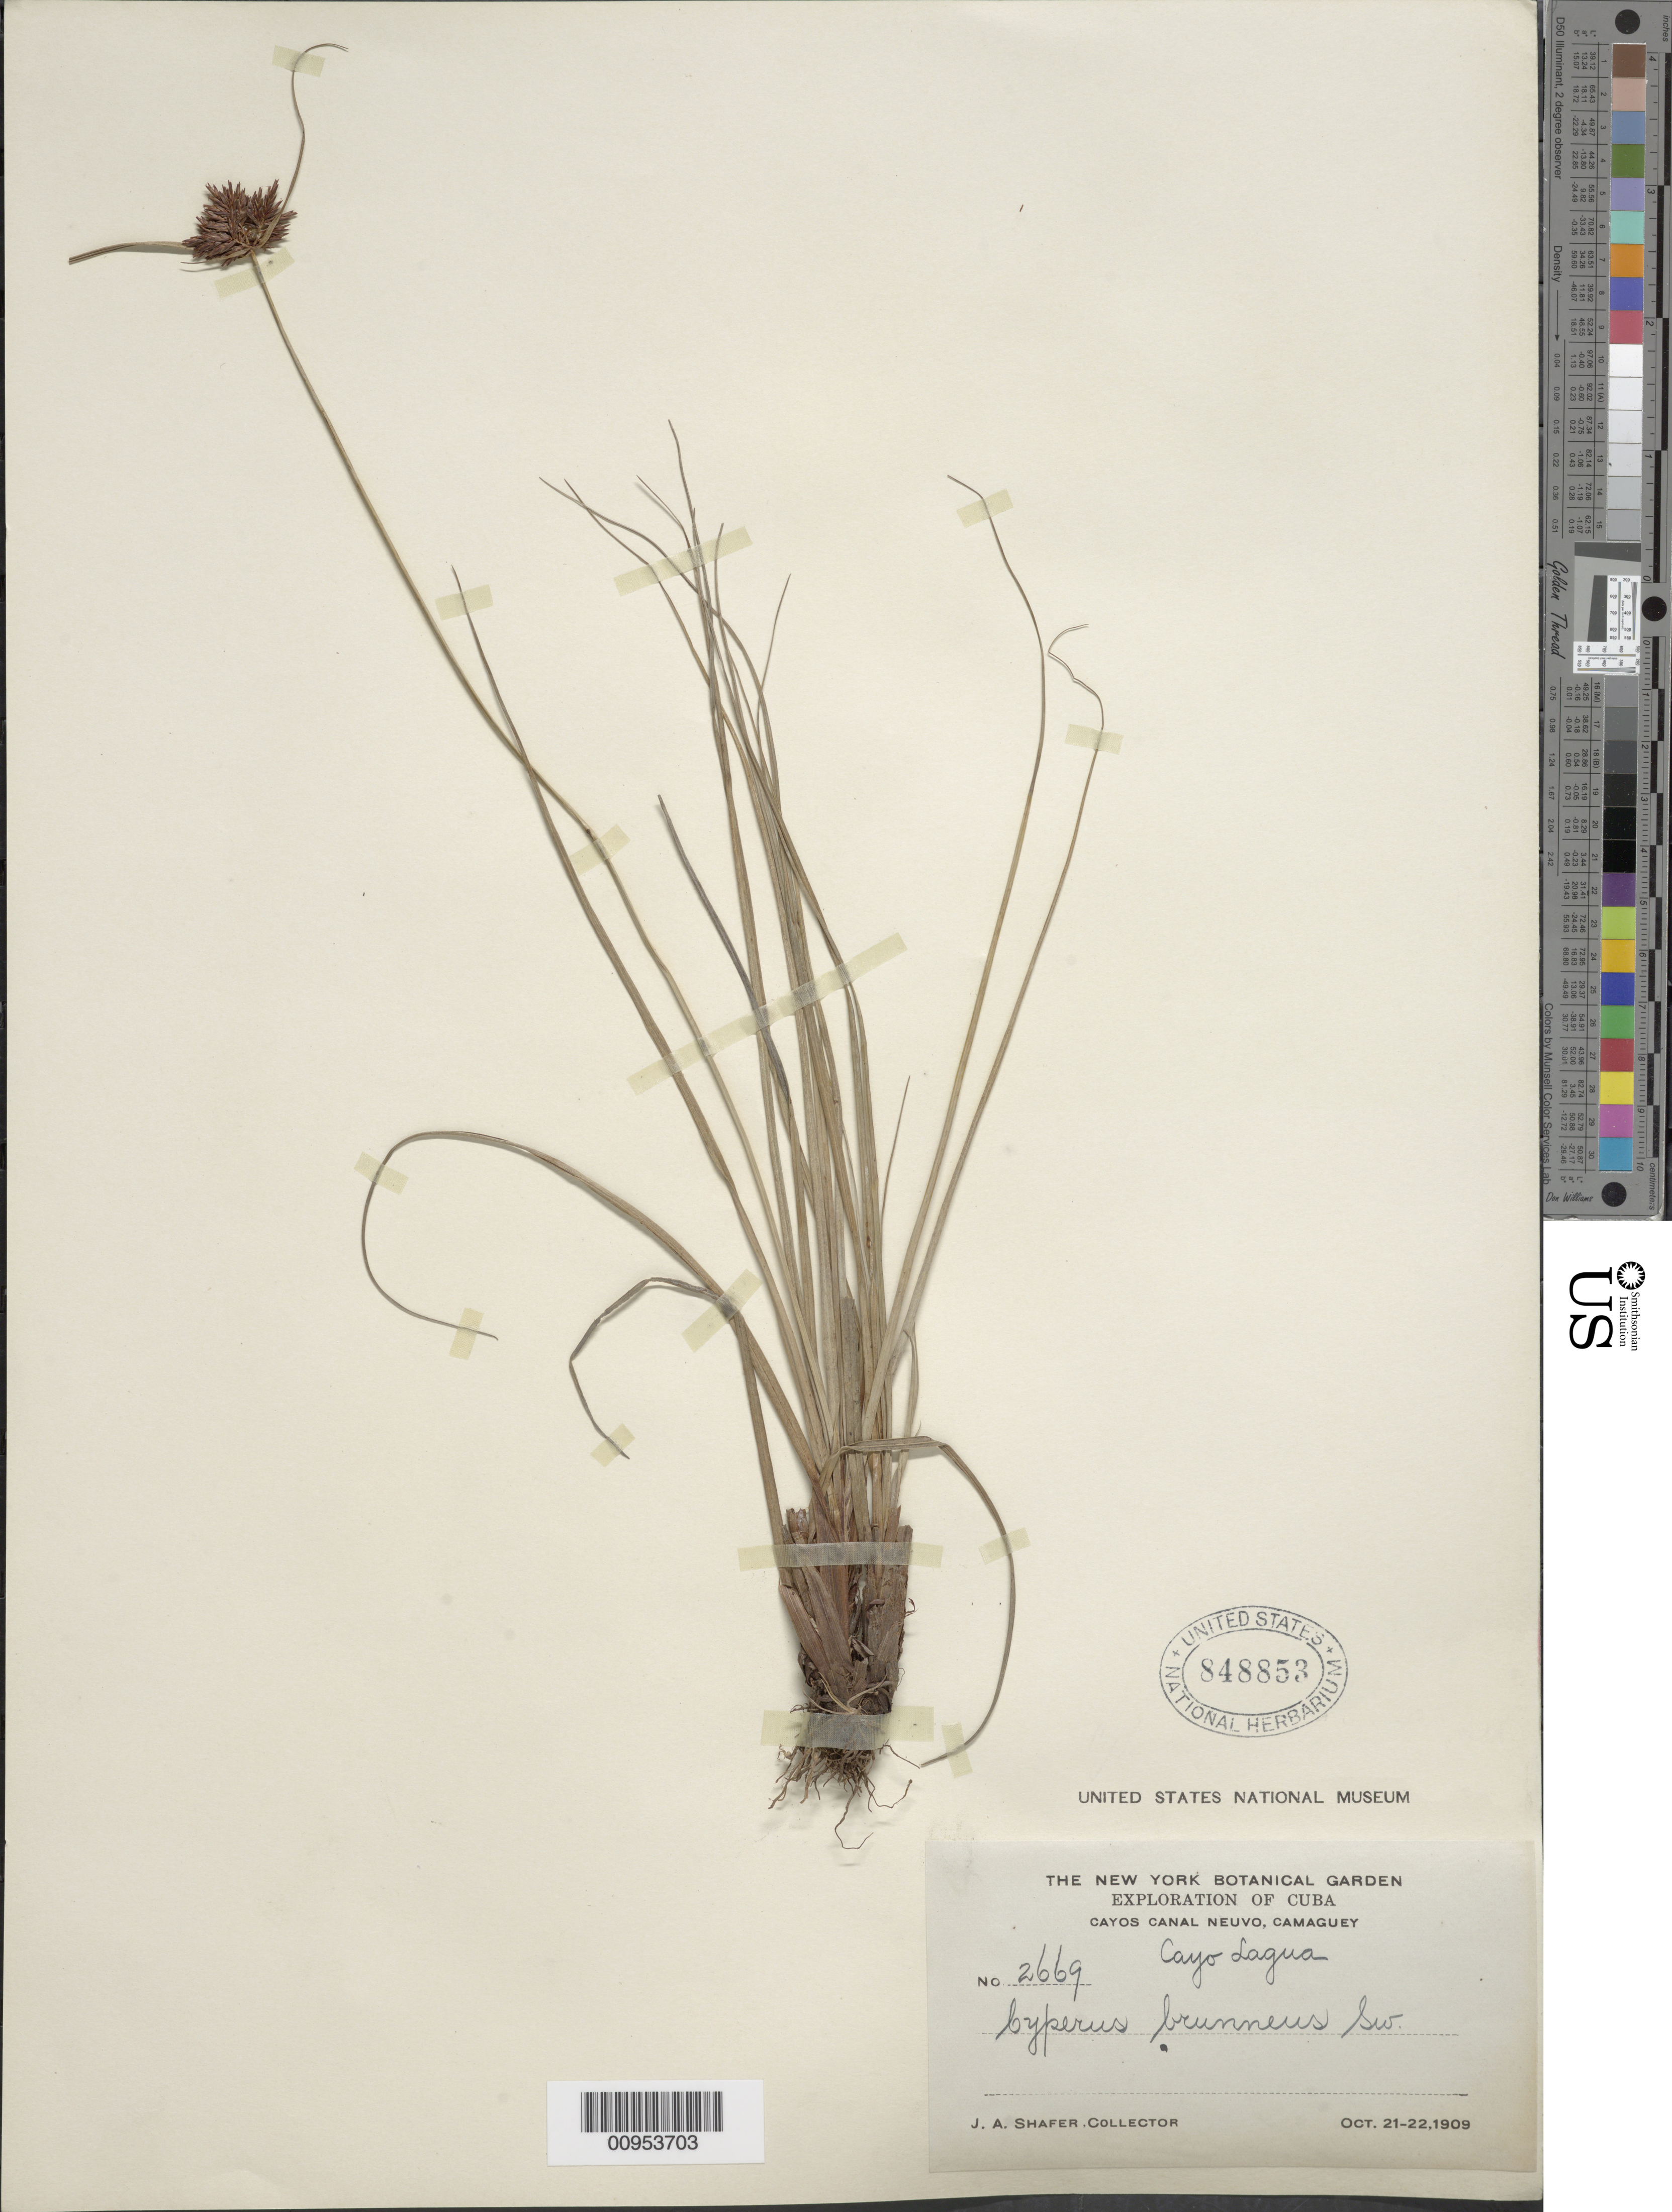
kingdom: Plantae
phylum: Tracheophyta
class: Liliopsida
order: Poales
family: Cyperaceae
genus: Cyperus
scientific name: Cyperus brunneus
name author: Sw.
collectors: J. A. Shafer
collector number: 2669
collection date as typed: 21 Oct 1909 to 22 Oct 1909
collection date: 1909-10-21/1909-10-22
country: Cuba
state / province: Camagüey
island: Cuba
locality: Cayos Canal Nuevo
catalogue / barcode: US 848853